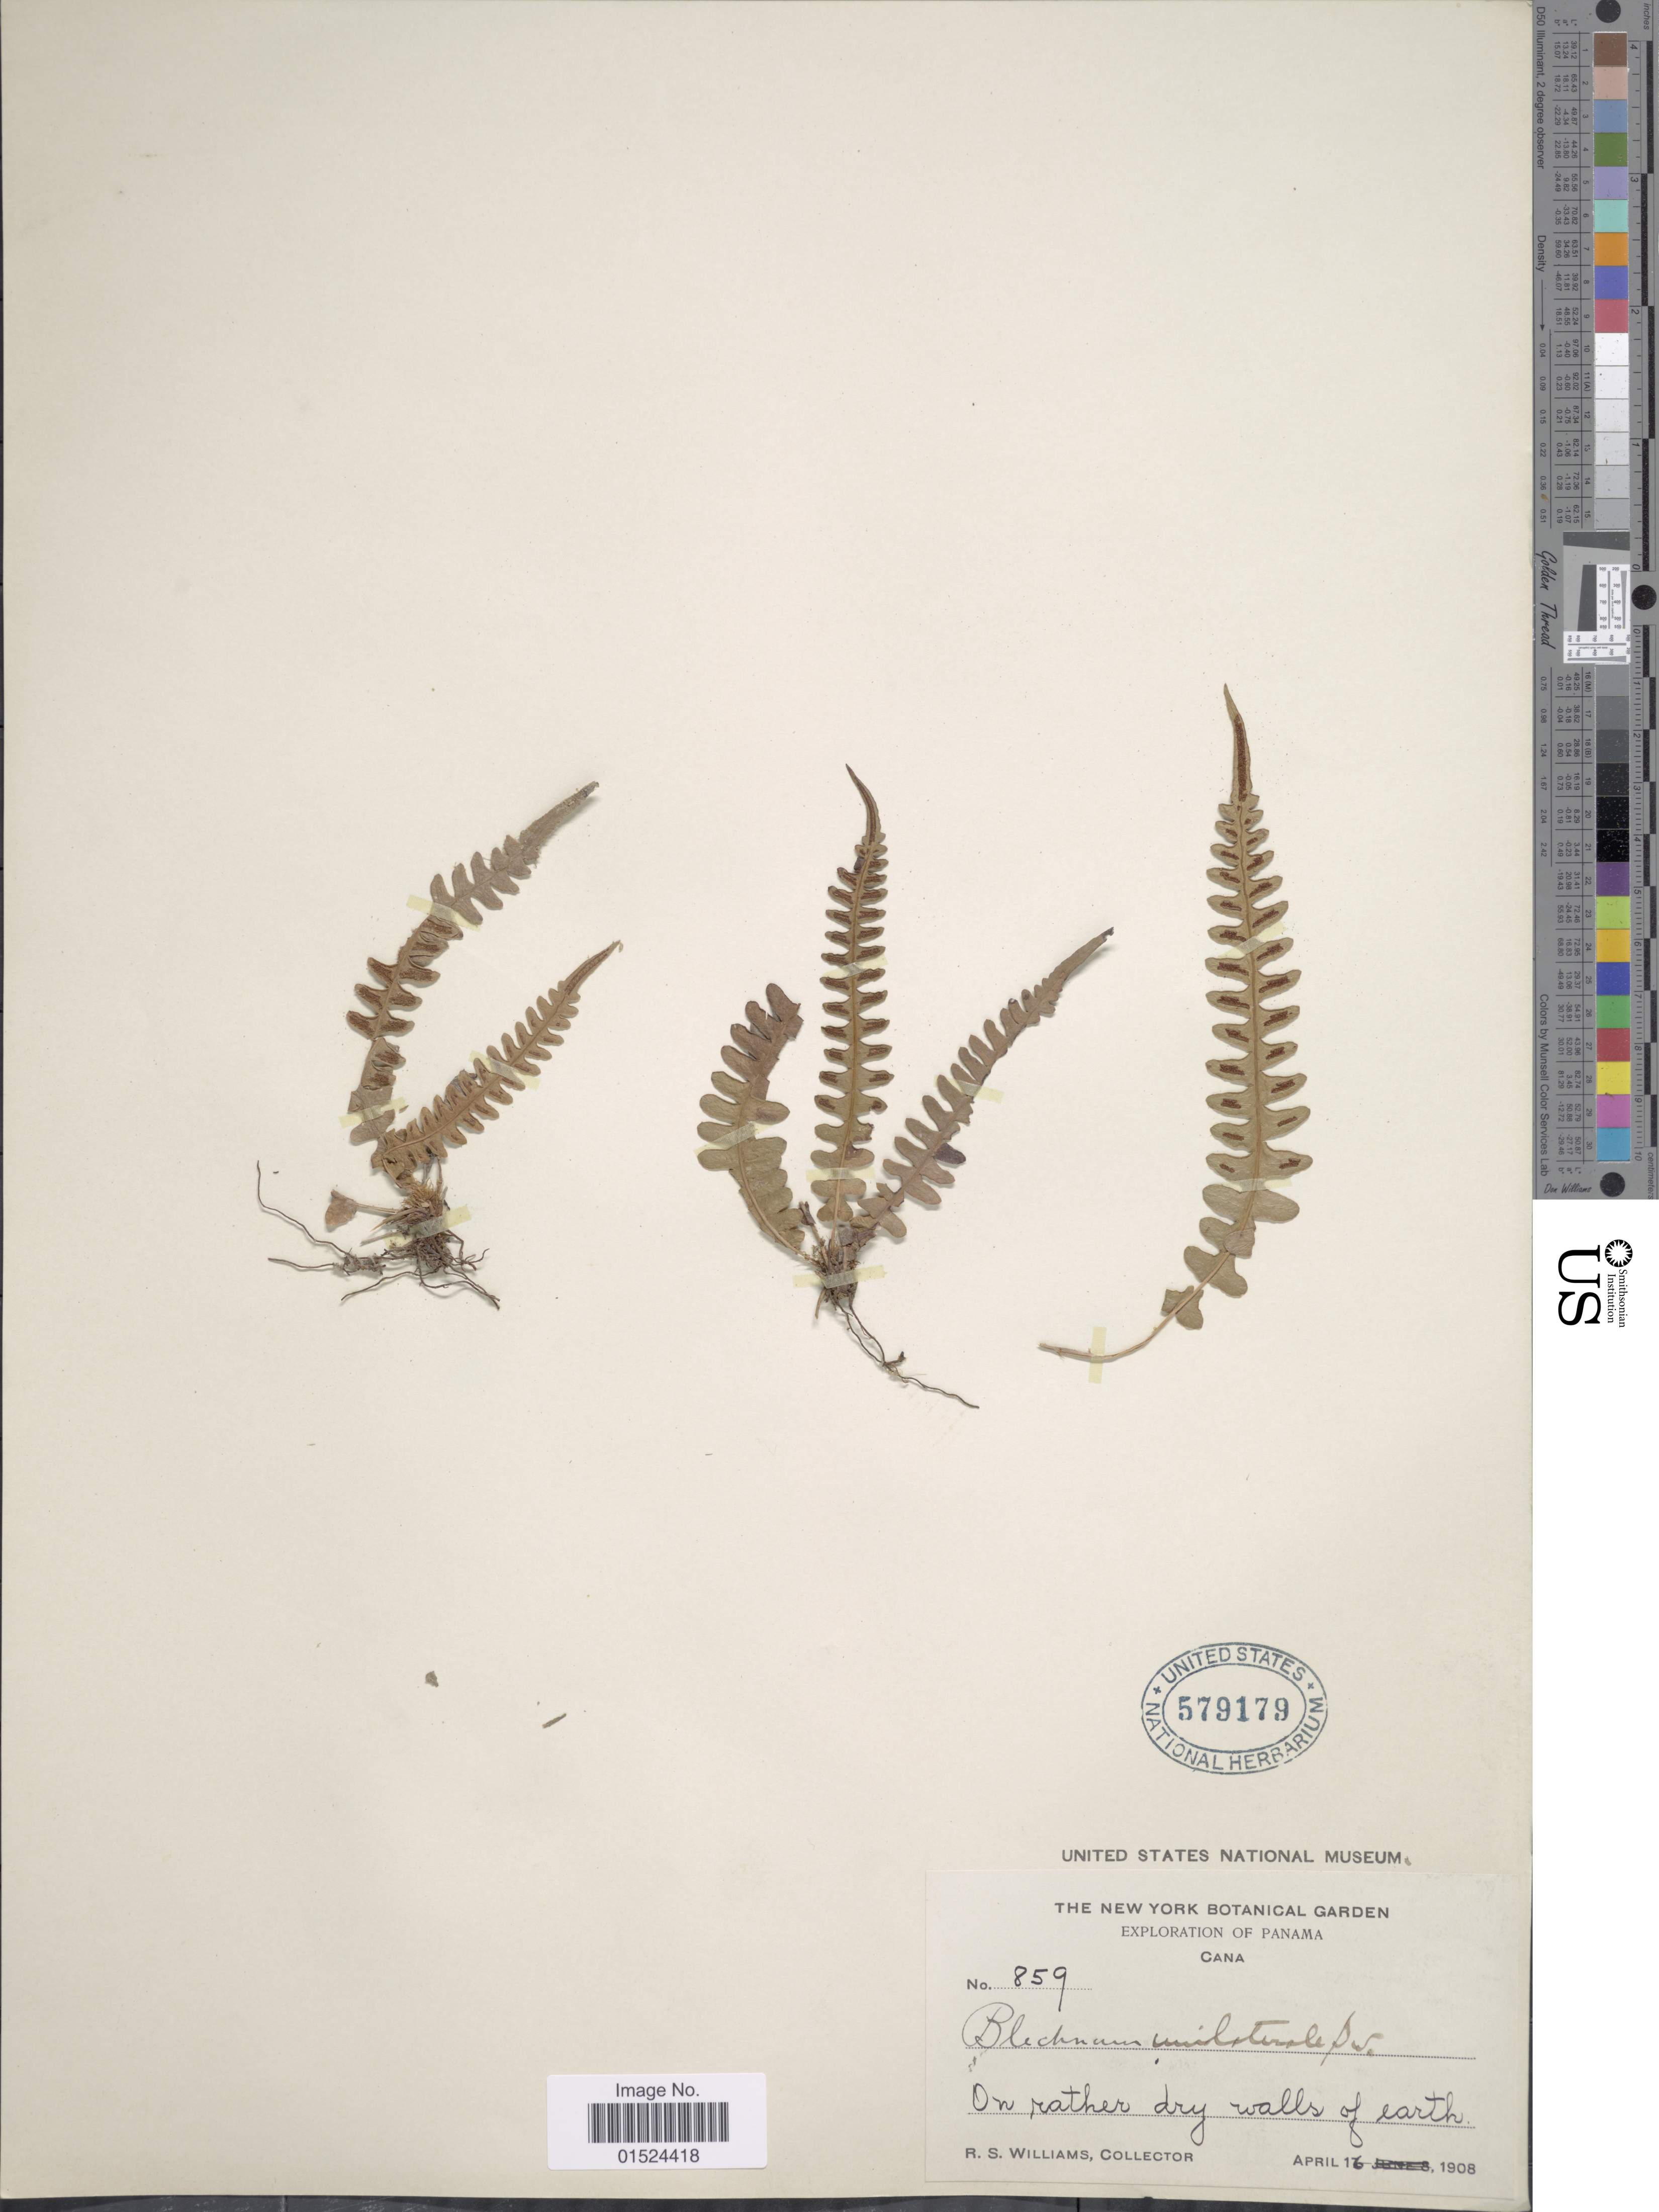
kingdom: Plantae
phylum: Tracheophyta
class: Polypodiopsida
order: Polypodiales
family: Blechnaceae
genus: Blechnum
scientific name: Blechnum polypodioides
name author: Raddi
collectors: R. S. Williams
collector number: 859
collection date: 1908-04-16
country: Panama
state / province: Panamá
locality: Cana, on rather dry walls of earth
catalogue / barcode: US 579179